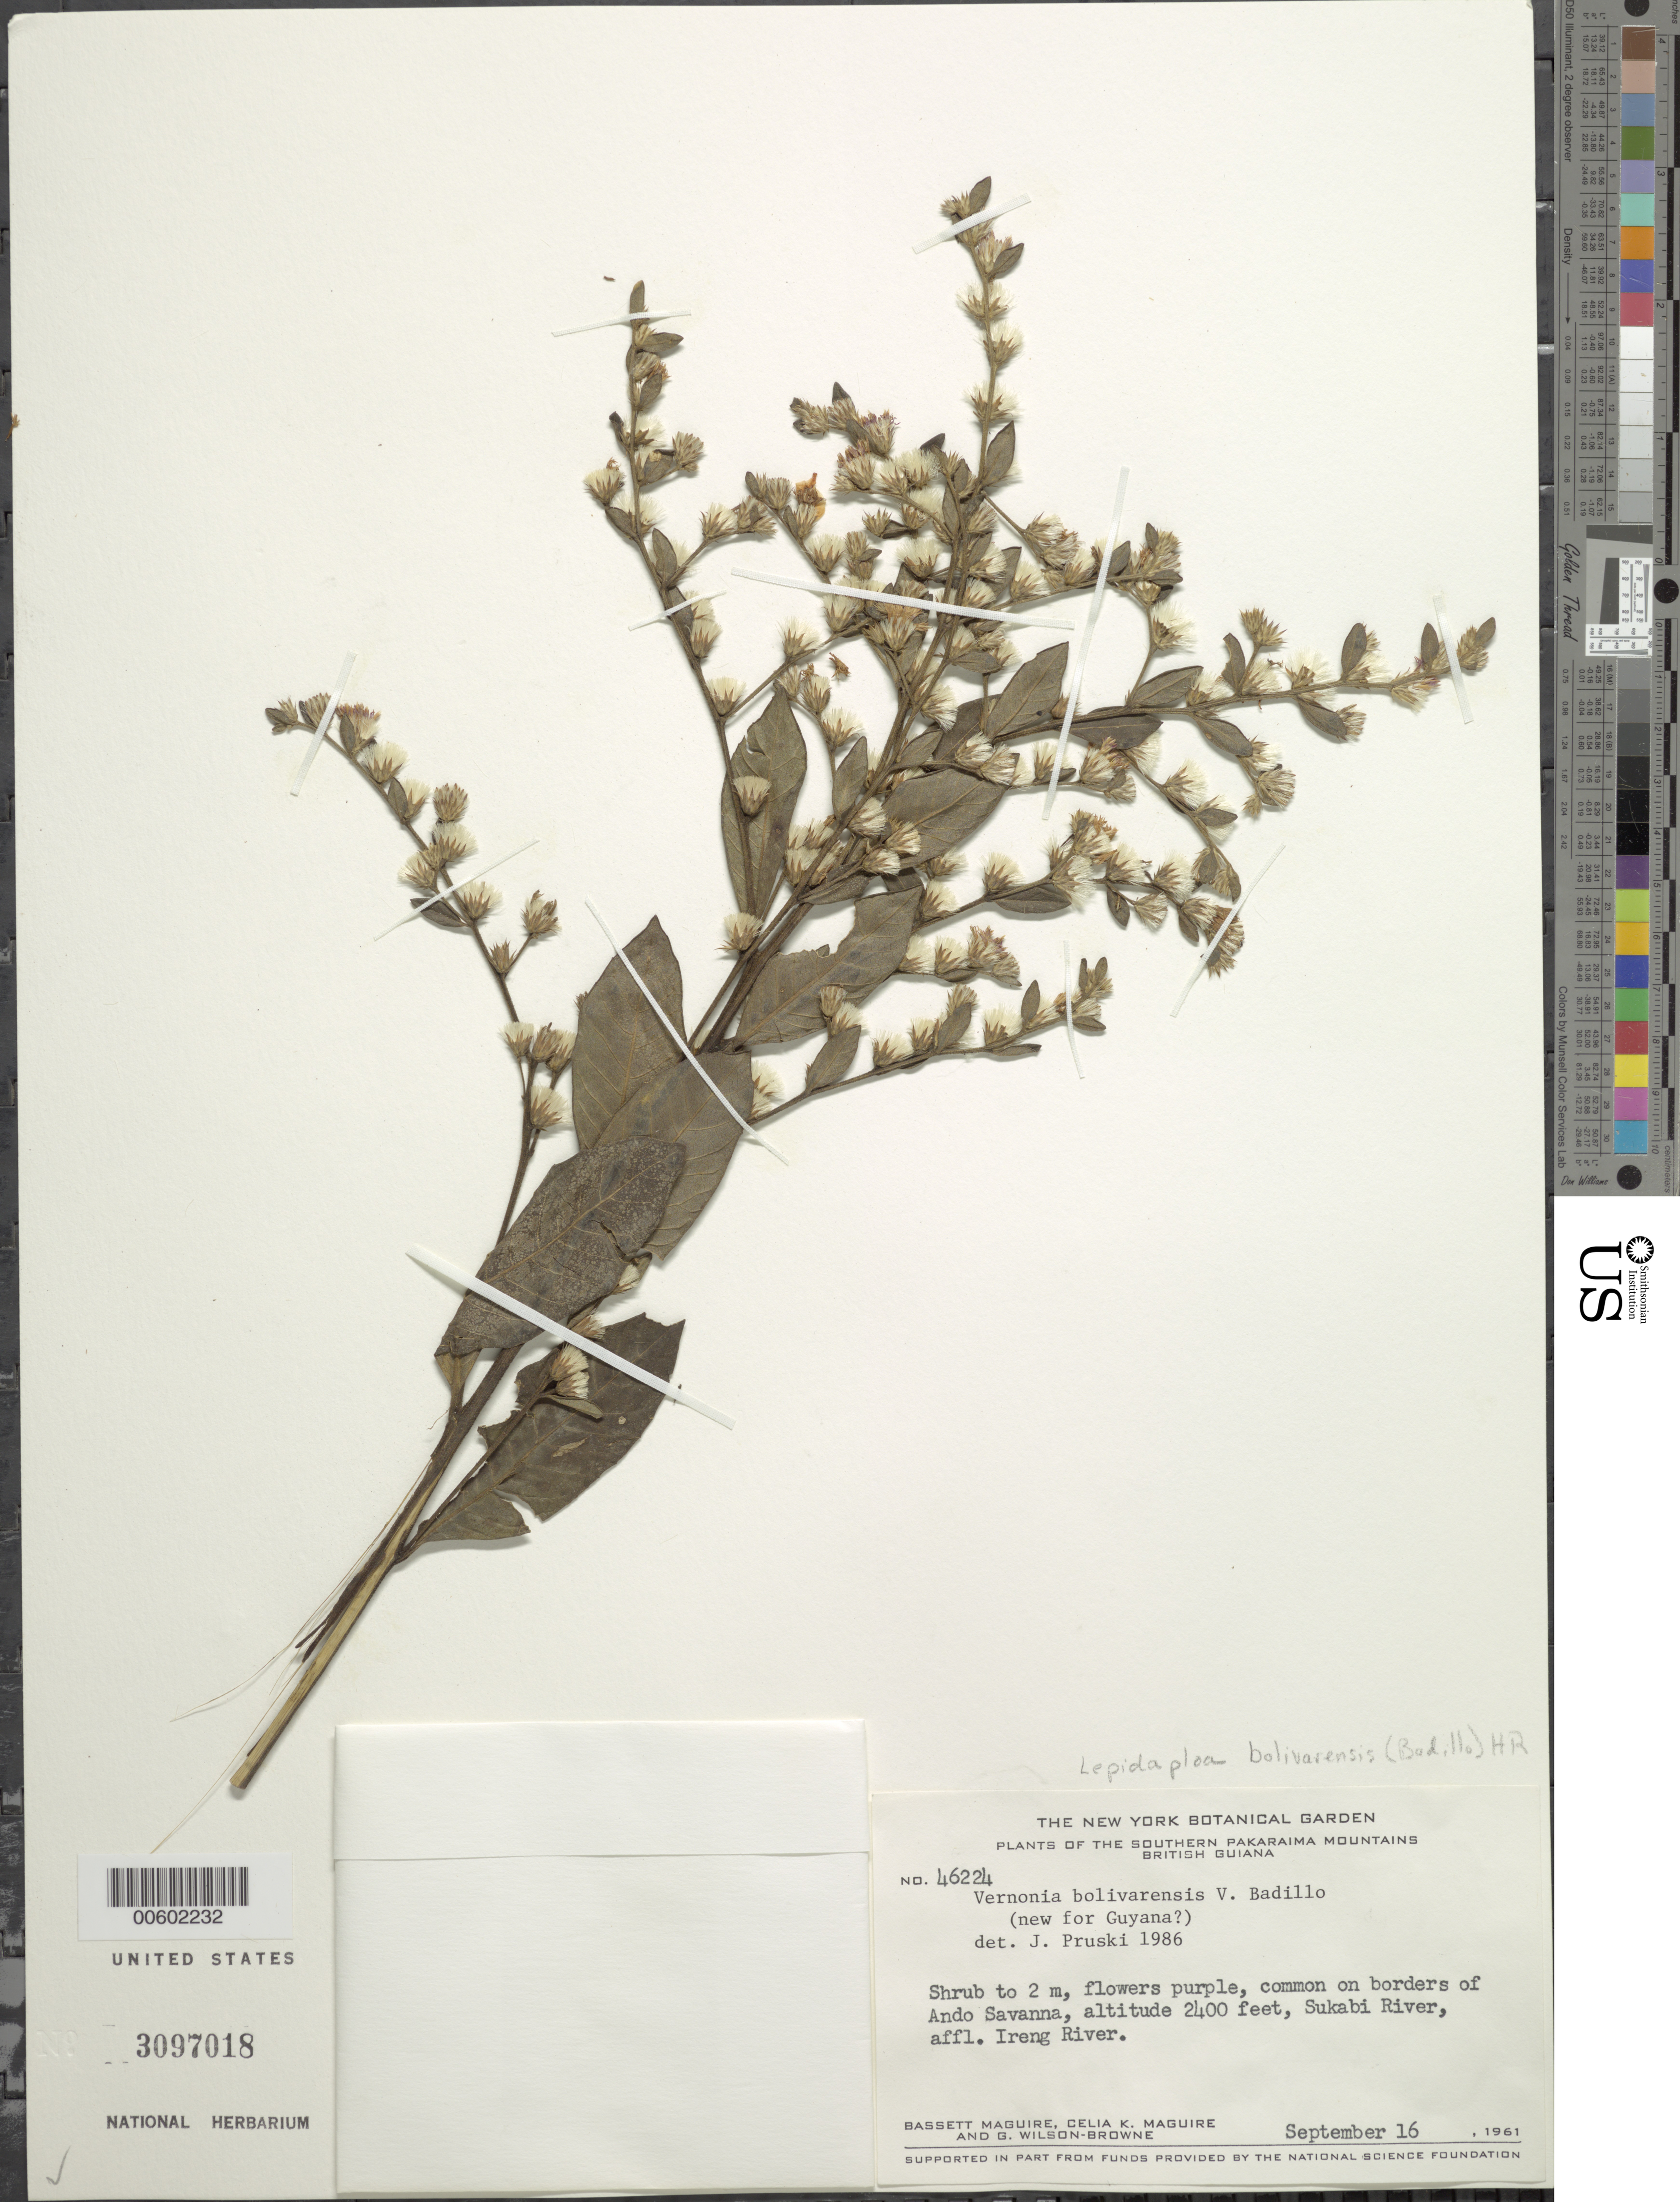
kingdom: Plantae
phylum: Tracheophyta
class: Magnoliopsida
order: Asterales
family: Asteraceae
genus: Lepidaploa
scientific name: Lepidaploa bolivarensis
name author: (V.M. Badillo) H. Rob.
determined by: Pruski, J. F.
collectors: B. Maguire, C. K. Maguire & G. Wilson-Browne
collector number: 46224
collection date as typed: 16-Sep-61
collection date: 1961-09-16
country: Guyana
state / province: Potaro-Siparuni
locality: Pakaraima Mts., Sukabi River, affl. Ireng River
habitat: Border of Ando Savanna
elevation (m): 732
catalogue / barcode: US 3097018